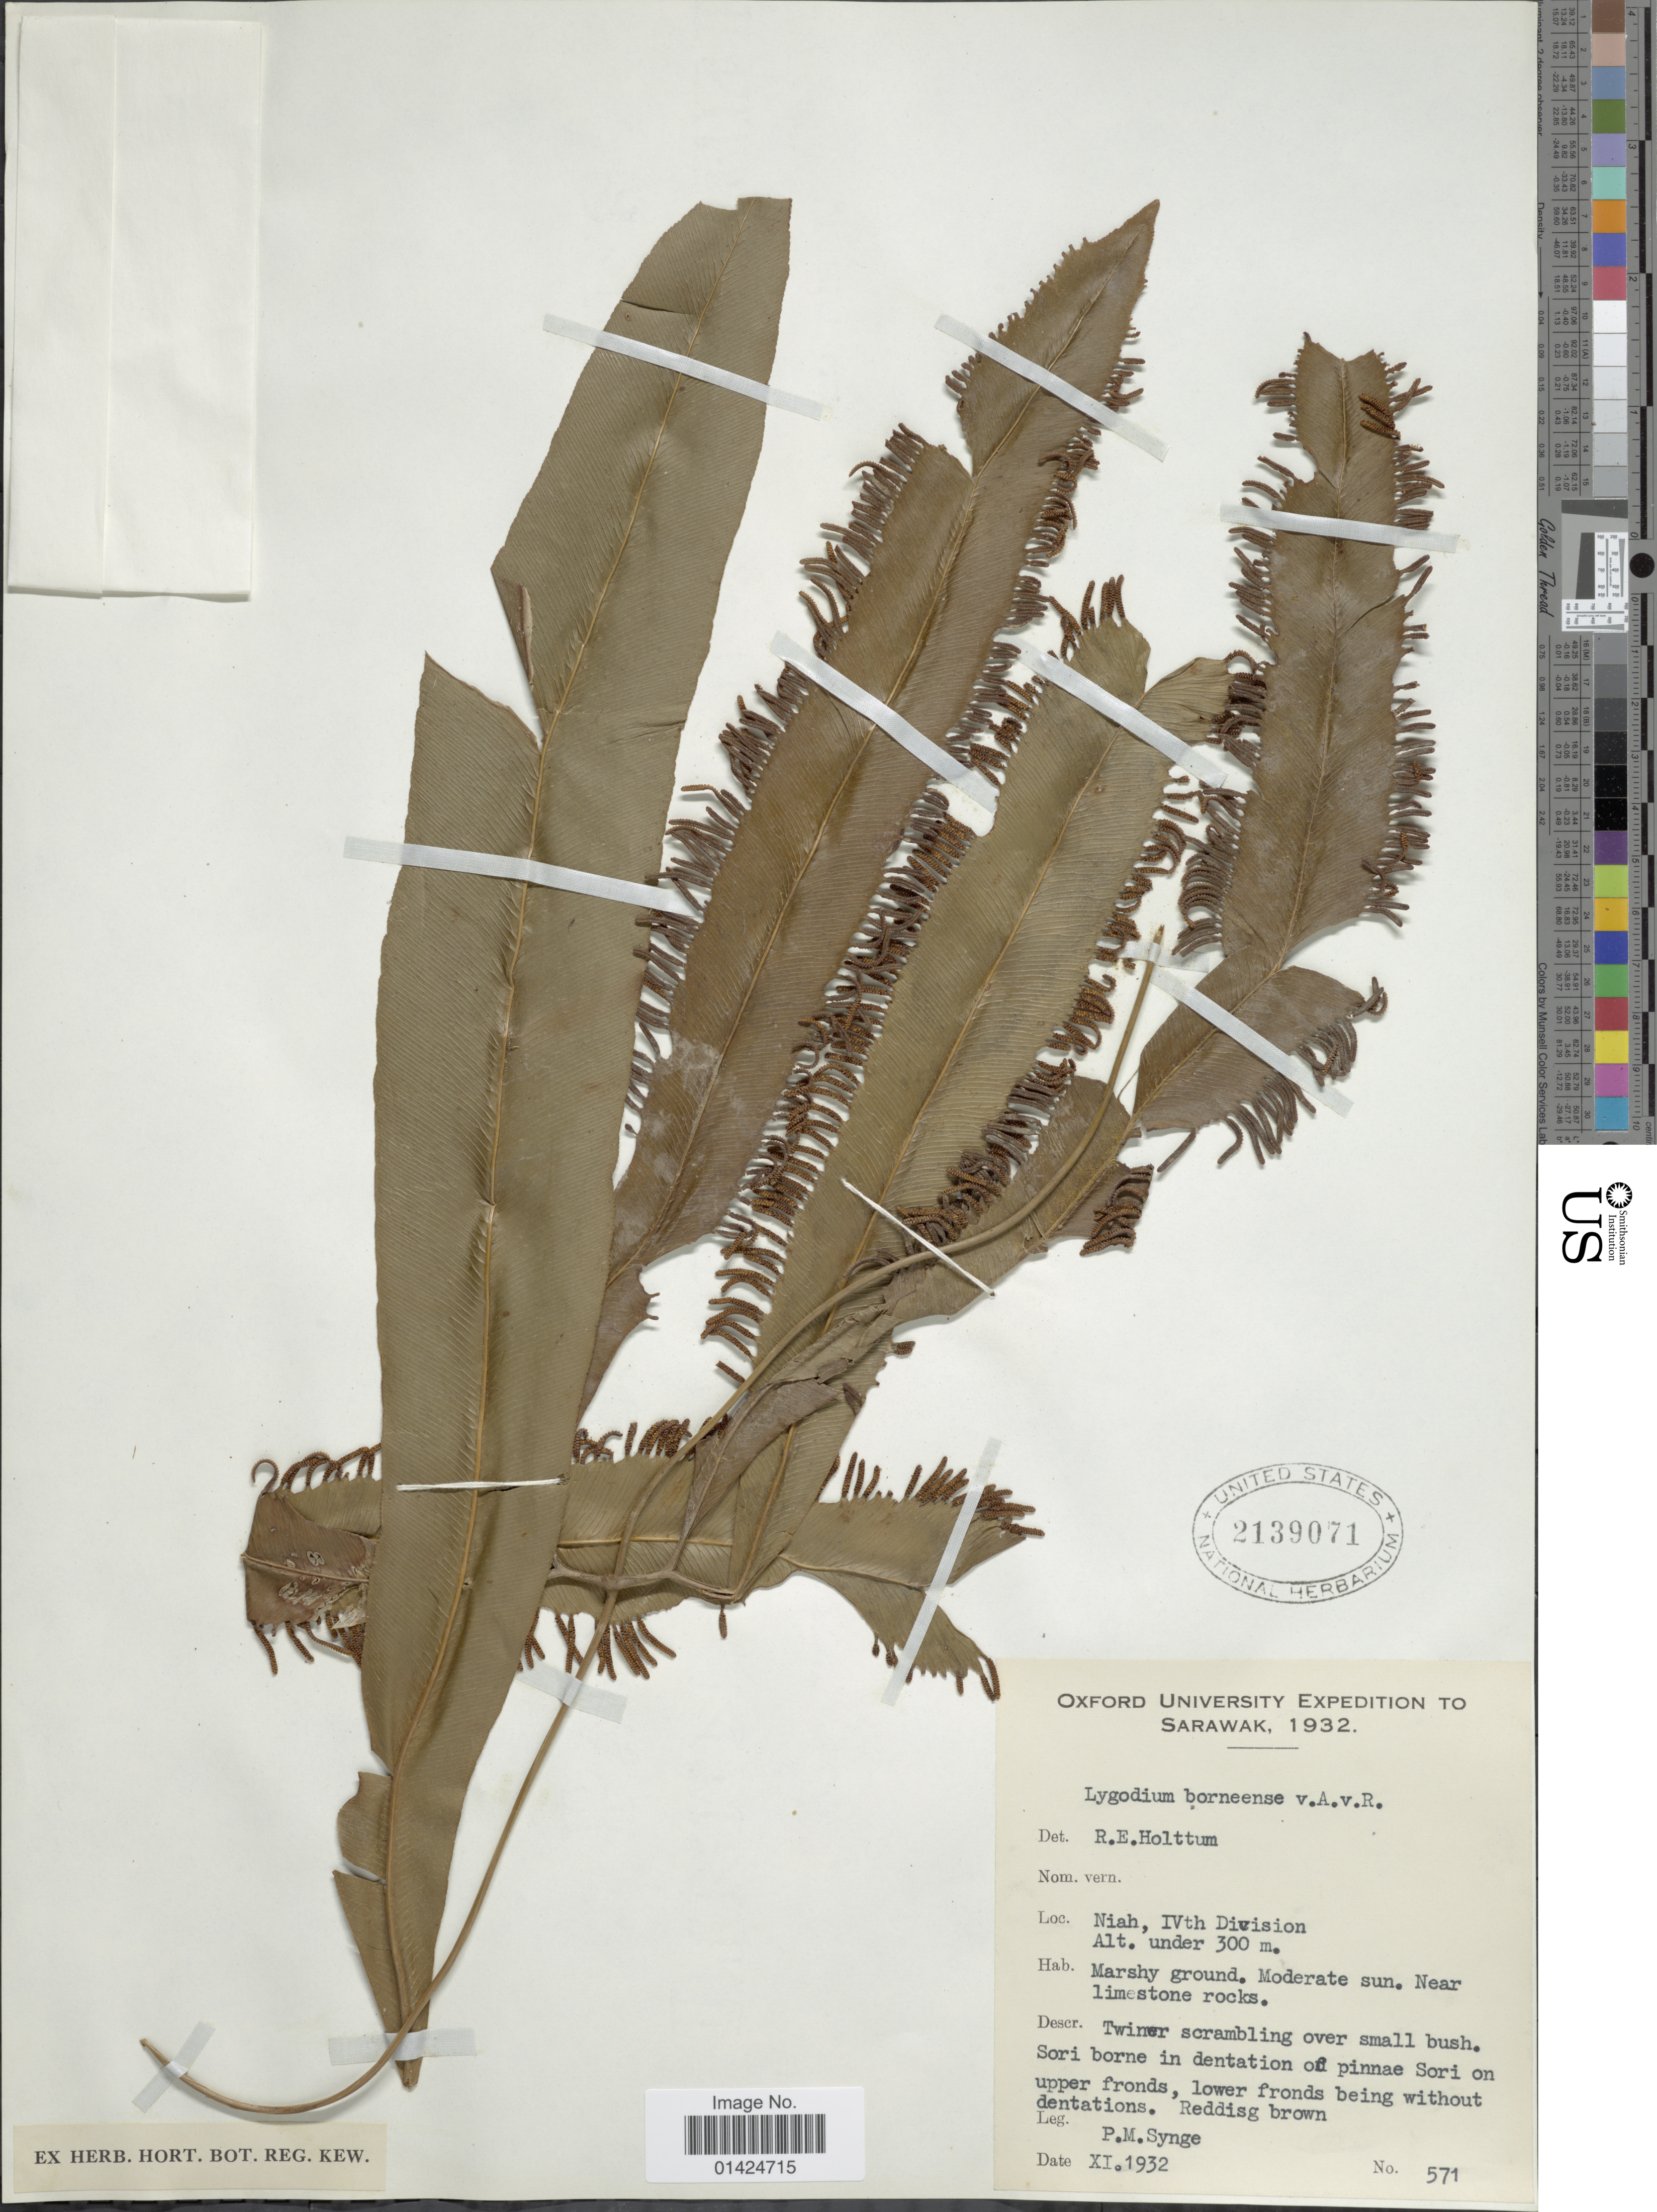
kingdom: Plantae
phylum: Tracheophyta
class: Polypodiopsida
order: Schizaeales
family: Lygodiaceae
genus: Lygodium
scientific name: Lygodium borneense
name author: Alderw.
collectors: P. Synge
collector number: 571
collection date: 1932-11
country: Malaysia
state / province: Sarawak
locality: Niah, IVth Division.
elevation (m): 300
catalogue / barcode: US 2139071